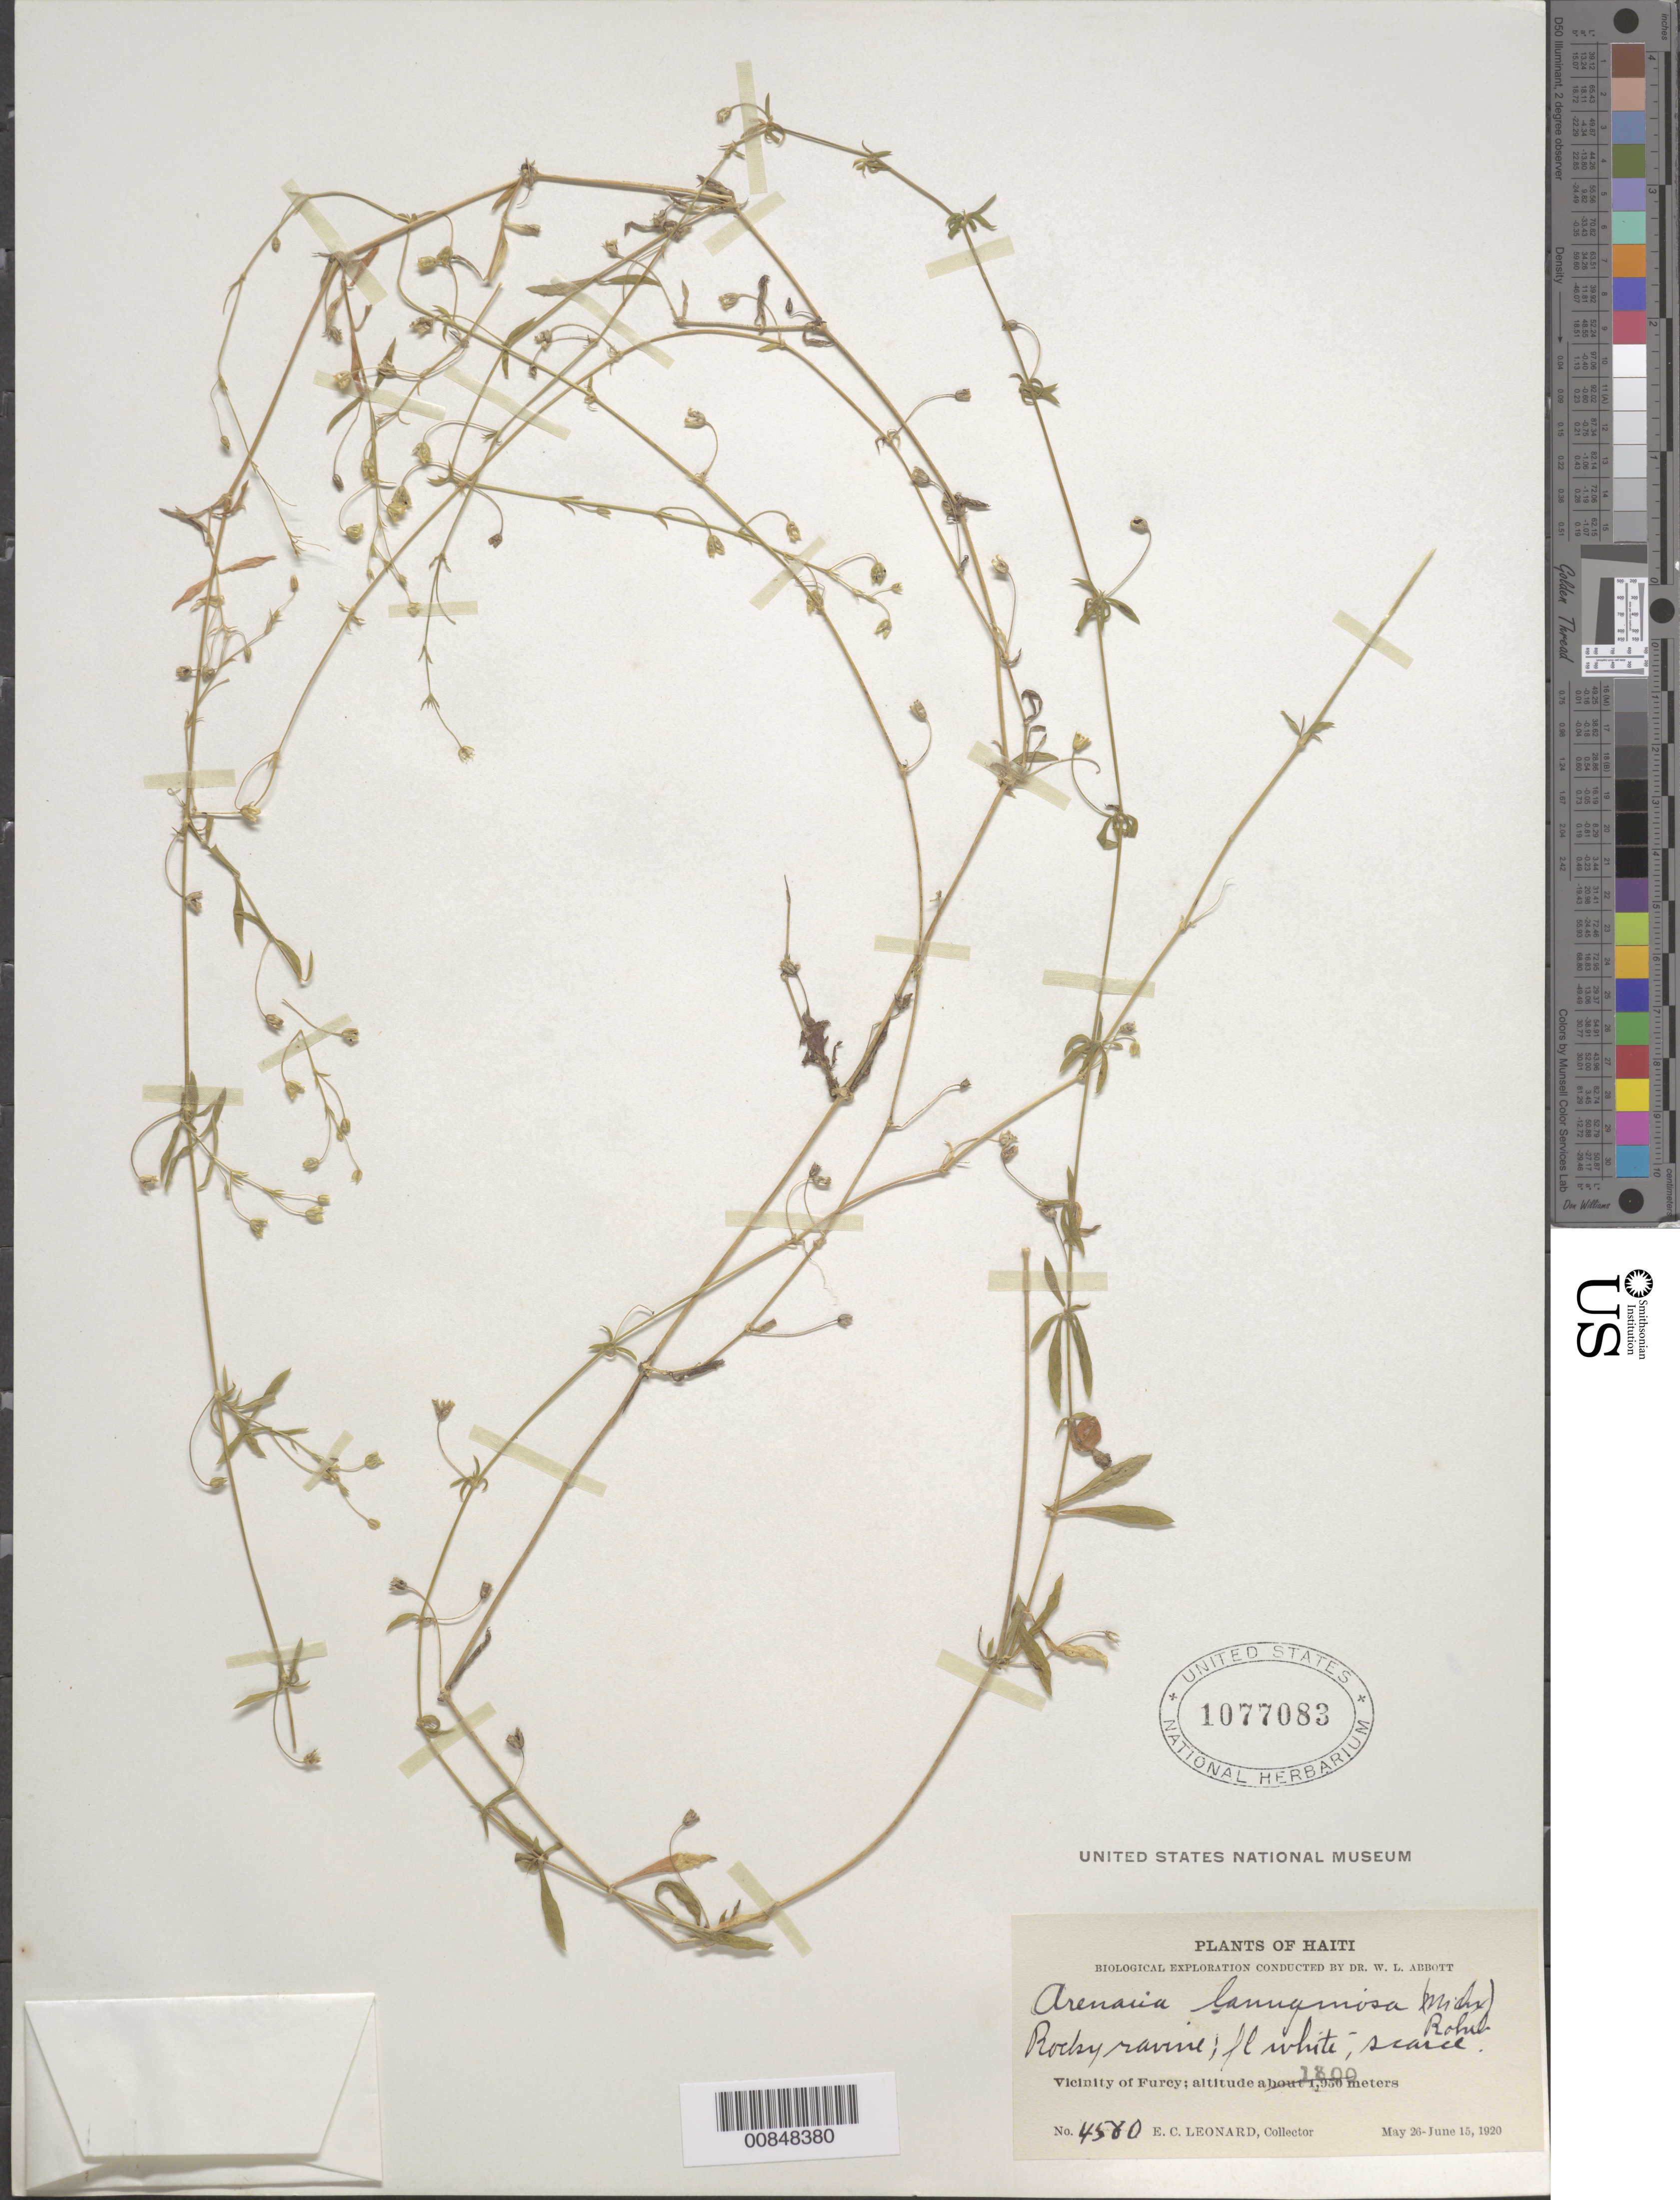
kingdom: Plantae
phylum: Tracheophyta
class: Magnoliopsida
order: Caryophyllales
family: Caryophyllaceae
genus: Arenaria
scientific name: Arenaria lanuginosa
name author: (Michx.) Rohrb.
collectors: E. C. Leonard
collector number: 4580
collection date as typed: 26 May 1920 to 15 Jun 1920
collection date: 1920-05-26/1920-06-15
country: Haiti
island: Hispaniola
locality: Vicinity of Furcy.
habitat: Rocky ravine.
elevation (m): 1300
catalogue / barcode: US 1077083